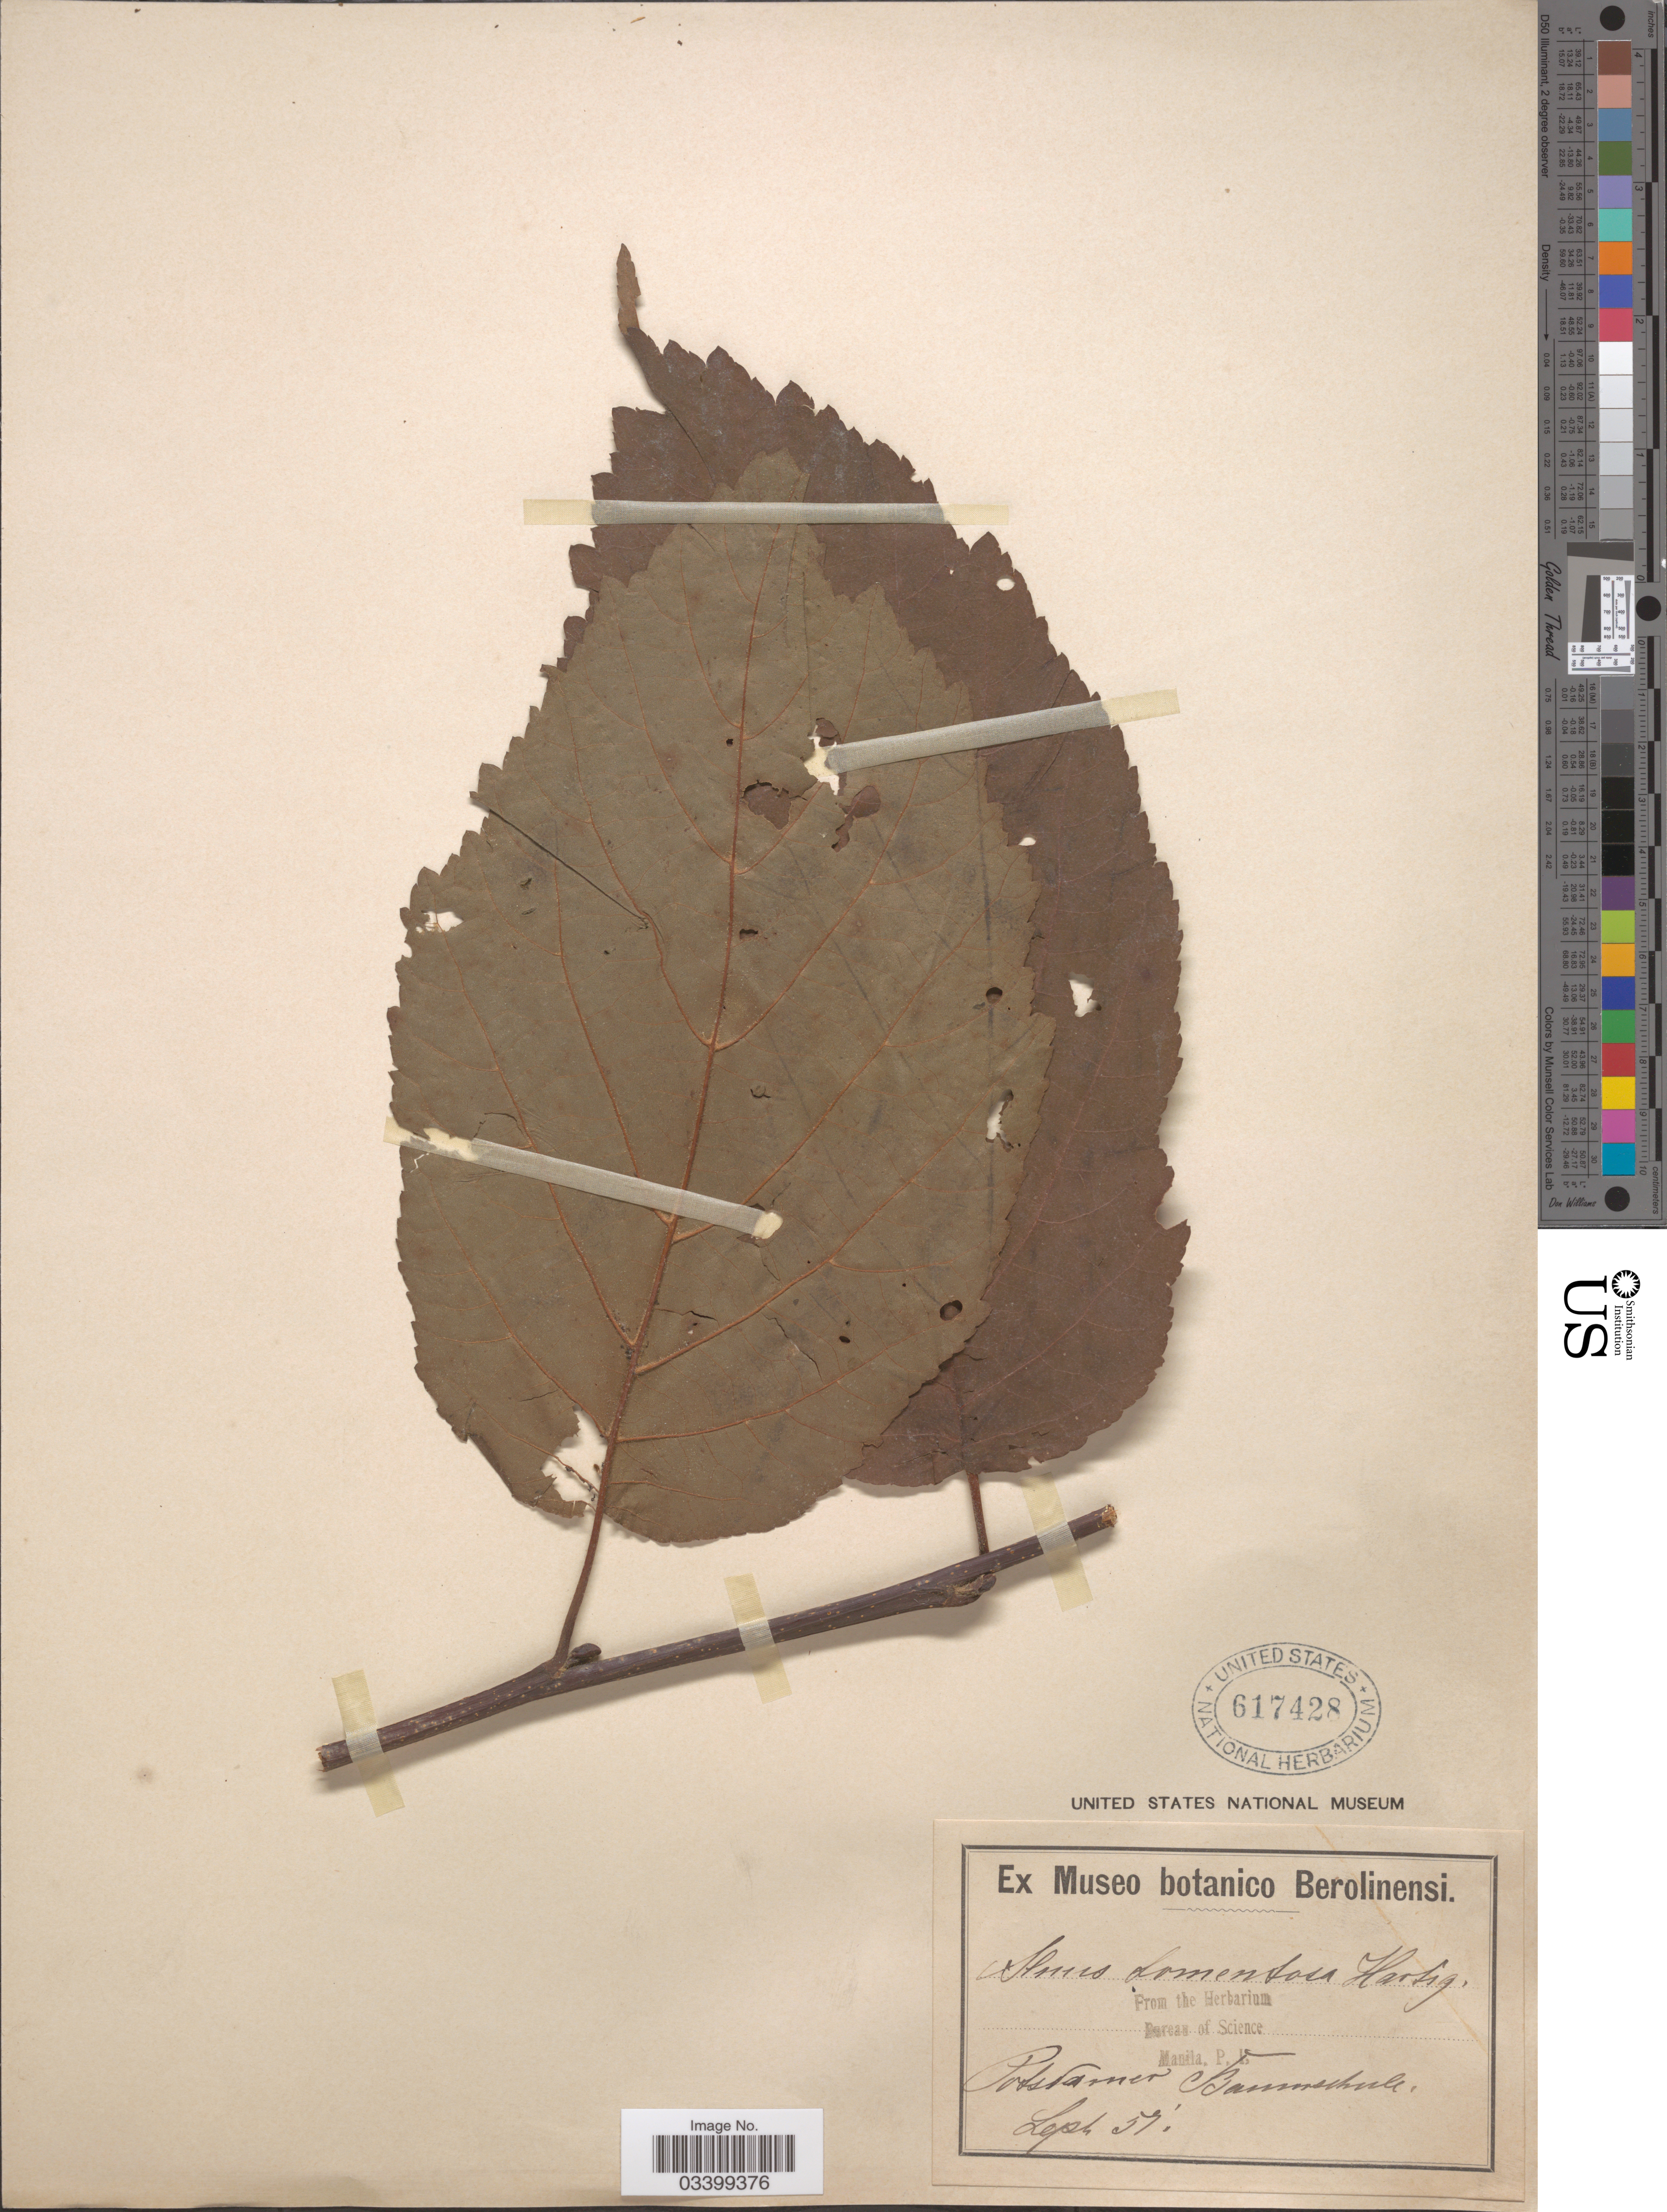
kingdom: Plantae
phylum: Tracheophyta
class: Magnoliopsida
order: Fagales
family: Betulaceae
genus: Alnus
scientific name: Alnus orientalis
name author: Decne.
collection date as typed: Transcribed d/m/y: /9/57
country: Germany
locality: Potsdamer Baumschule.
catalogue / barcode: US 617428